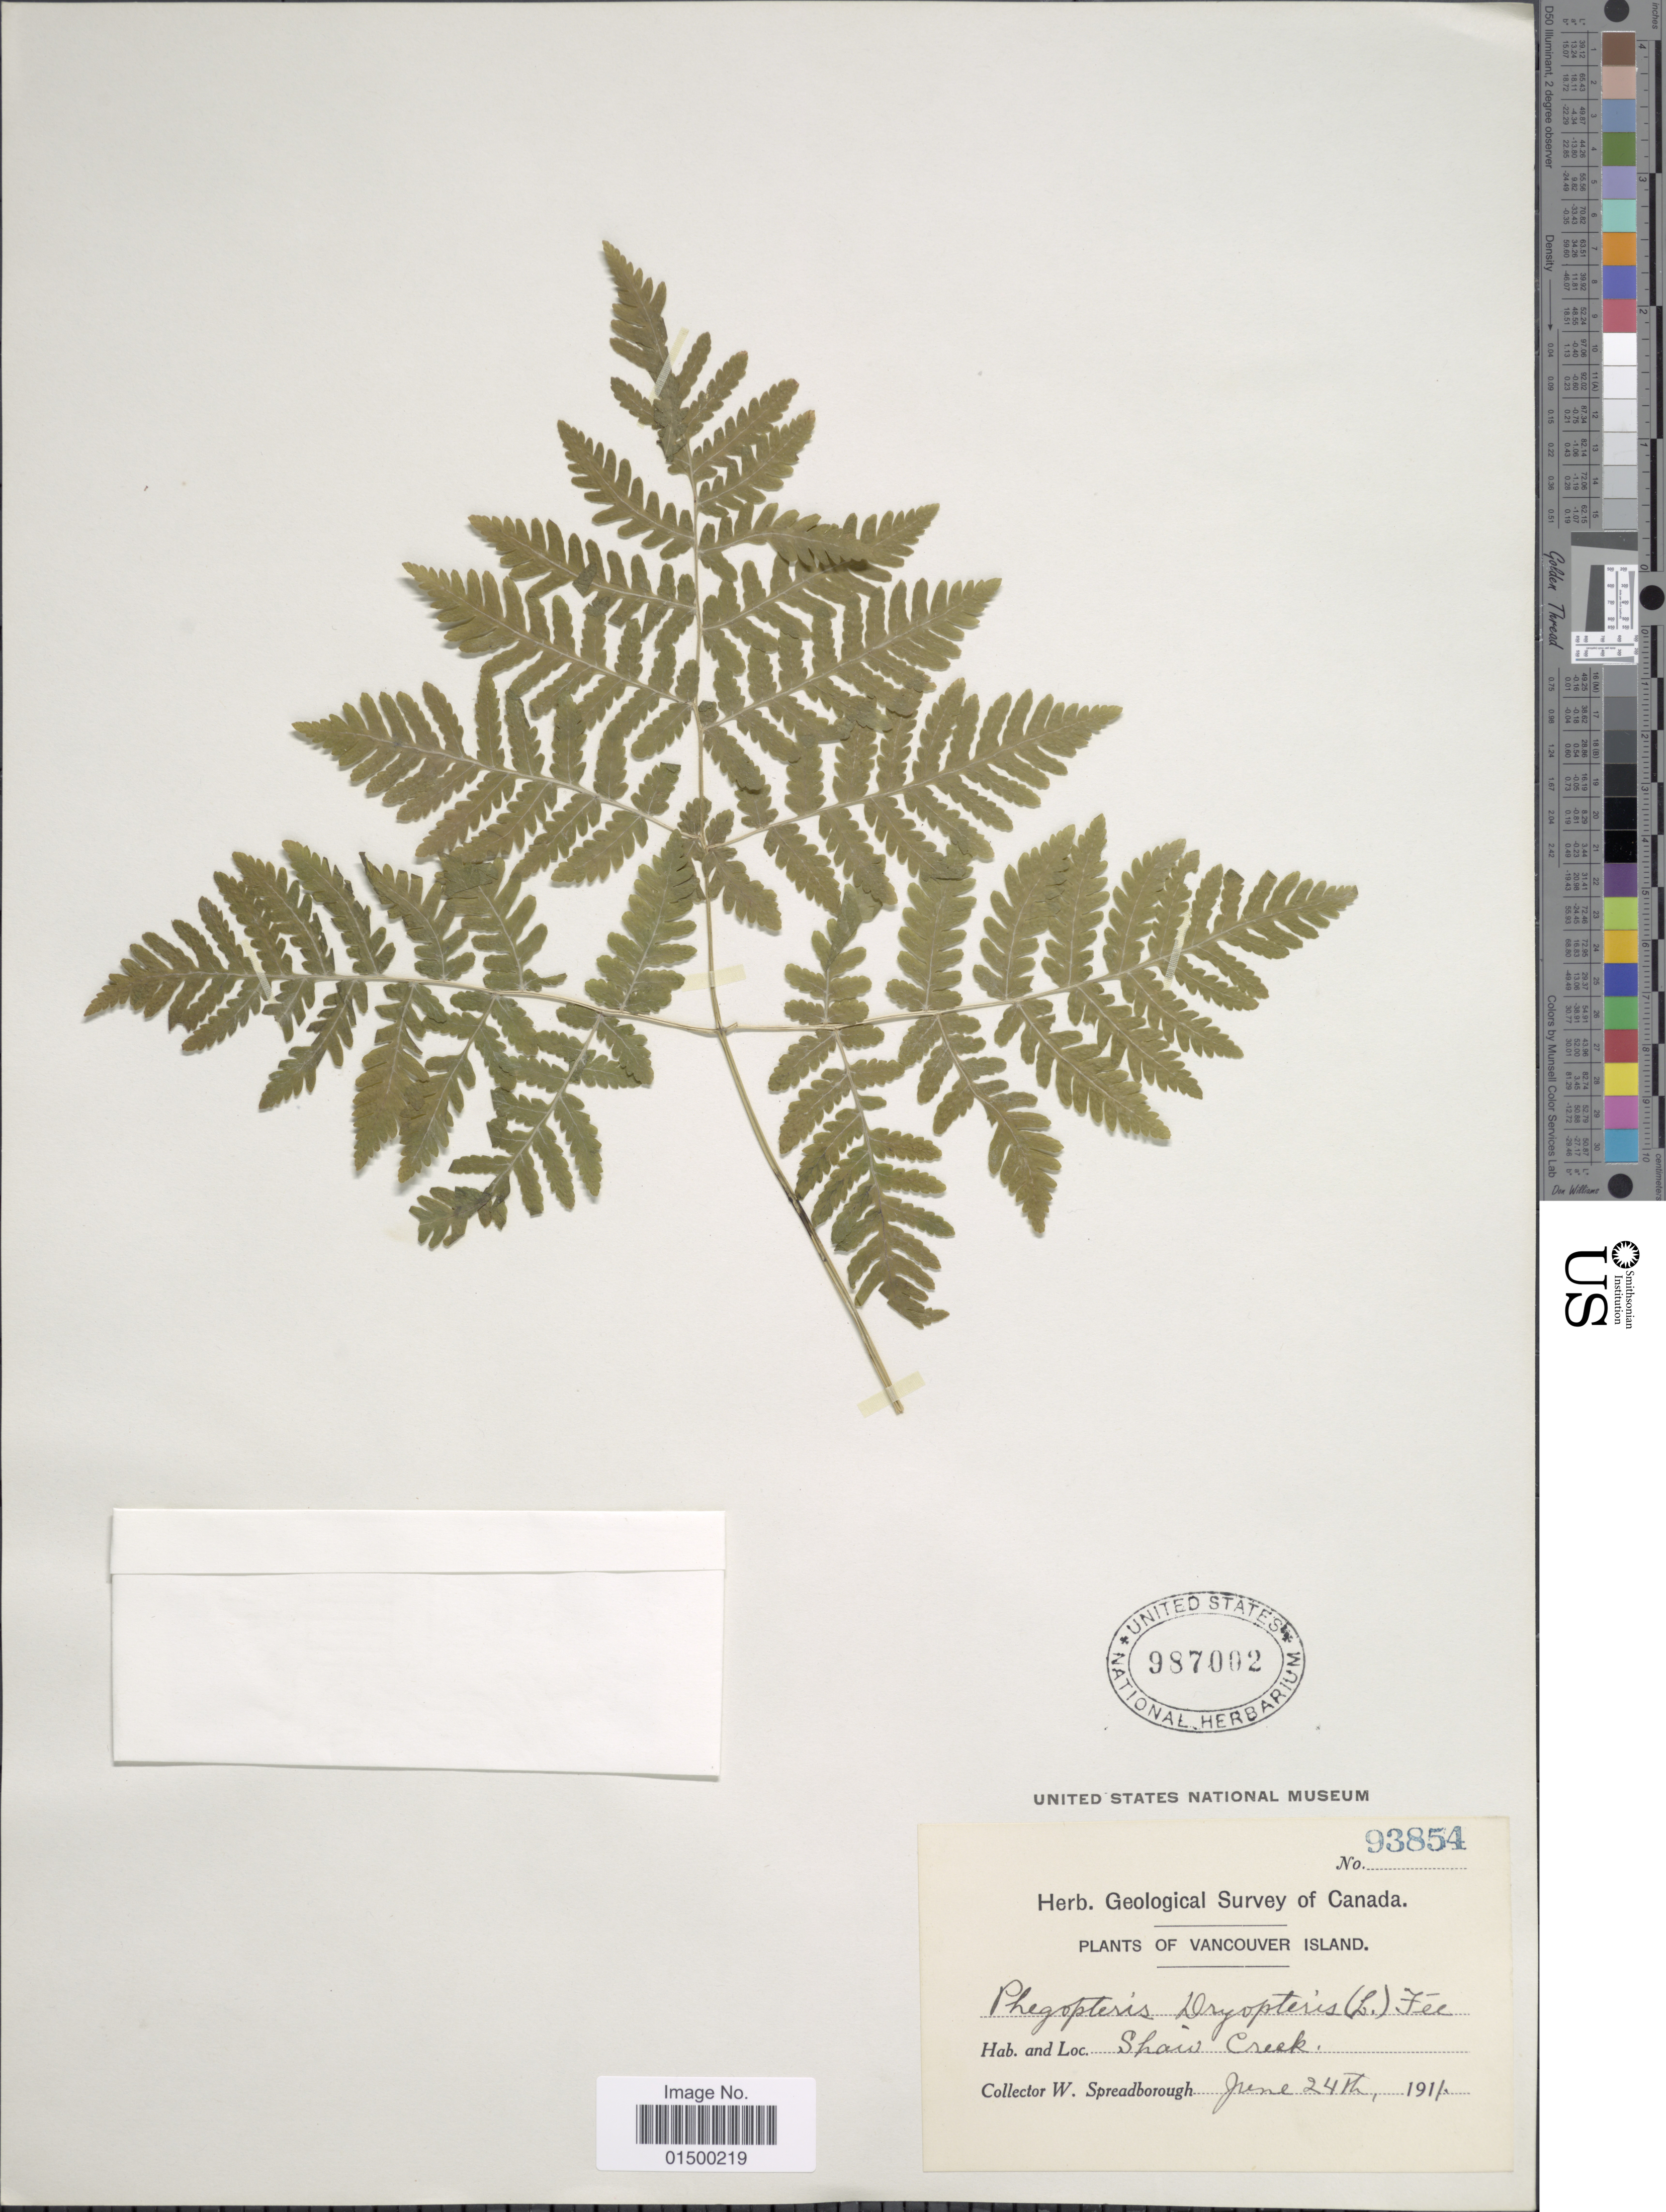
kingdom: Plantae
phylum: Tracheophyta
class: Polypodiopsida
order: Polypodiales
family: Cystopteridaceae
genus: Gymnocarpium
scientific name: Gymnocarpium disjunctum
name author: (Rupr.) Ching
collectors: W. Spreadborough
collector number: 93854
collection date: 1911-06-24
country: Canada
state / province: British Columbia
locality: Vancouver Island. Shaw Creek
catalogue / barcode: US 987002